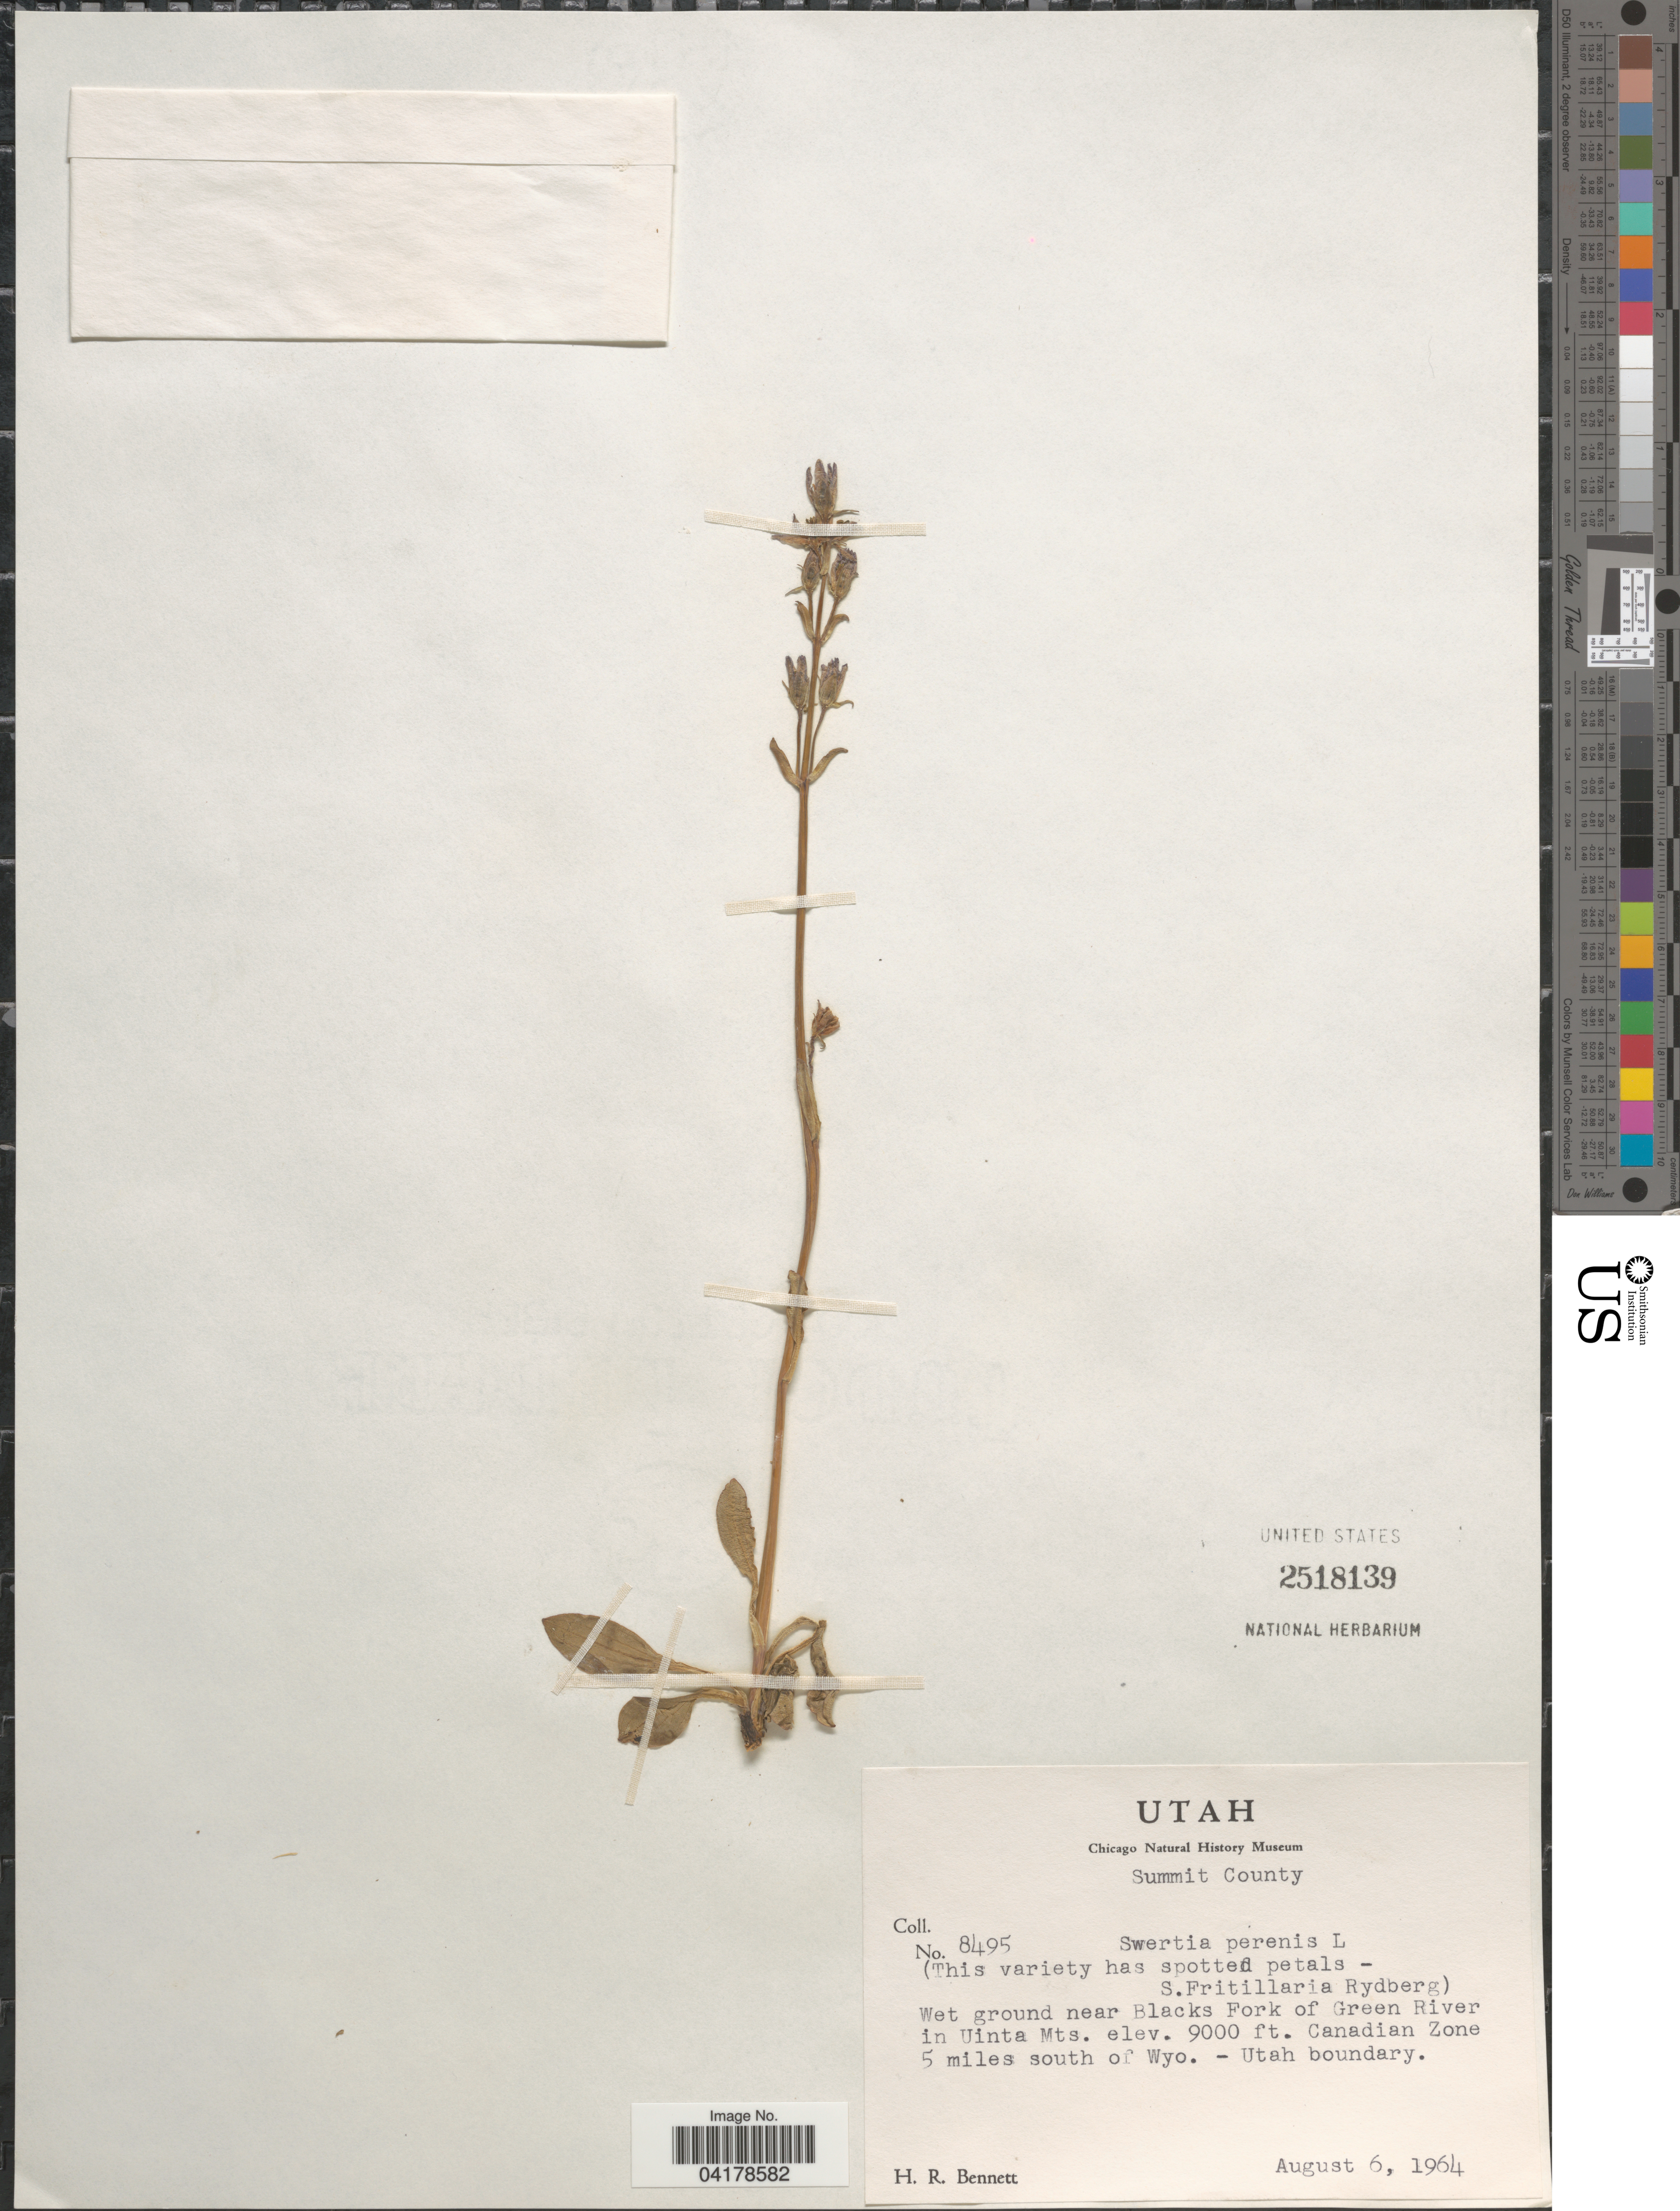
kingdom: Plantae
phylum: Tracheophyta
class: Magnoliopsida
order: Gentianales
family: Gentianaceae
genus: Swertia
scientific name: Swertia perennis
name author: L.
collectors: H. R. Bennett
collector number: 8495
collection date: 1964-08-06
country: United States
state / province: Utah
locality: Summit County. Wet ground near Blacks Fork of Green River in Uinta Mts. Canadian Zone 5 miles south of Wyo. - Utah boundary.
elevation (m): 2743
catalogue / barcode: US 2518139